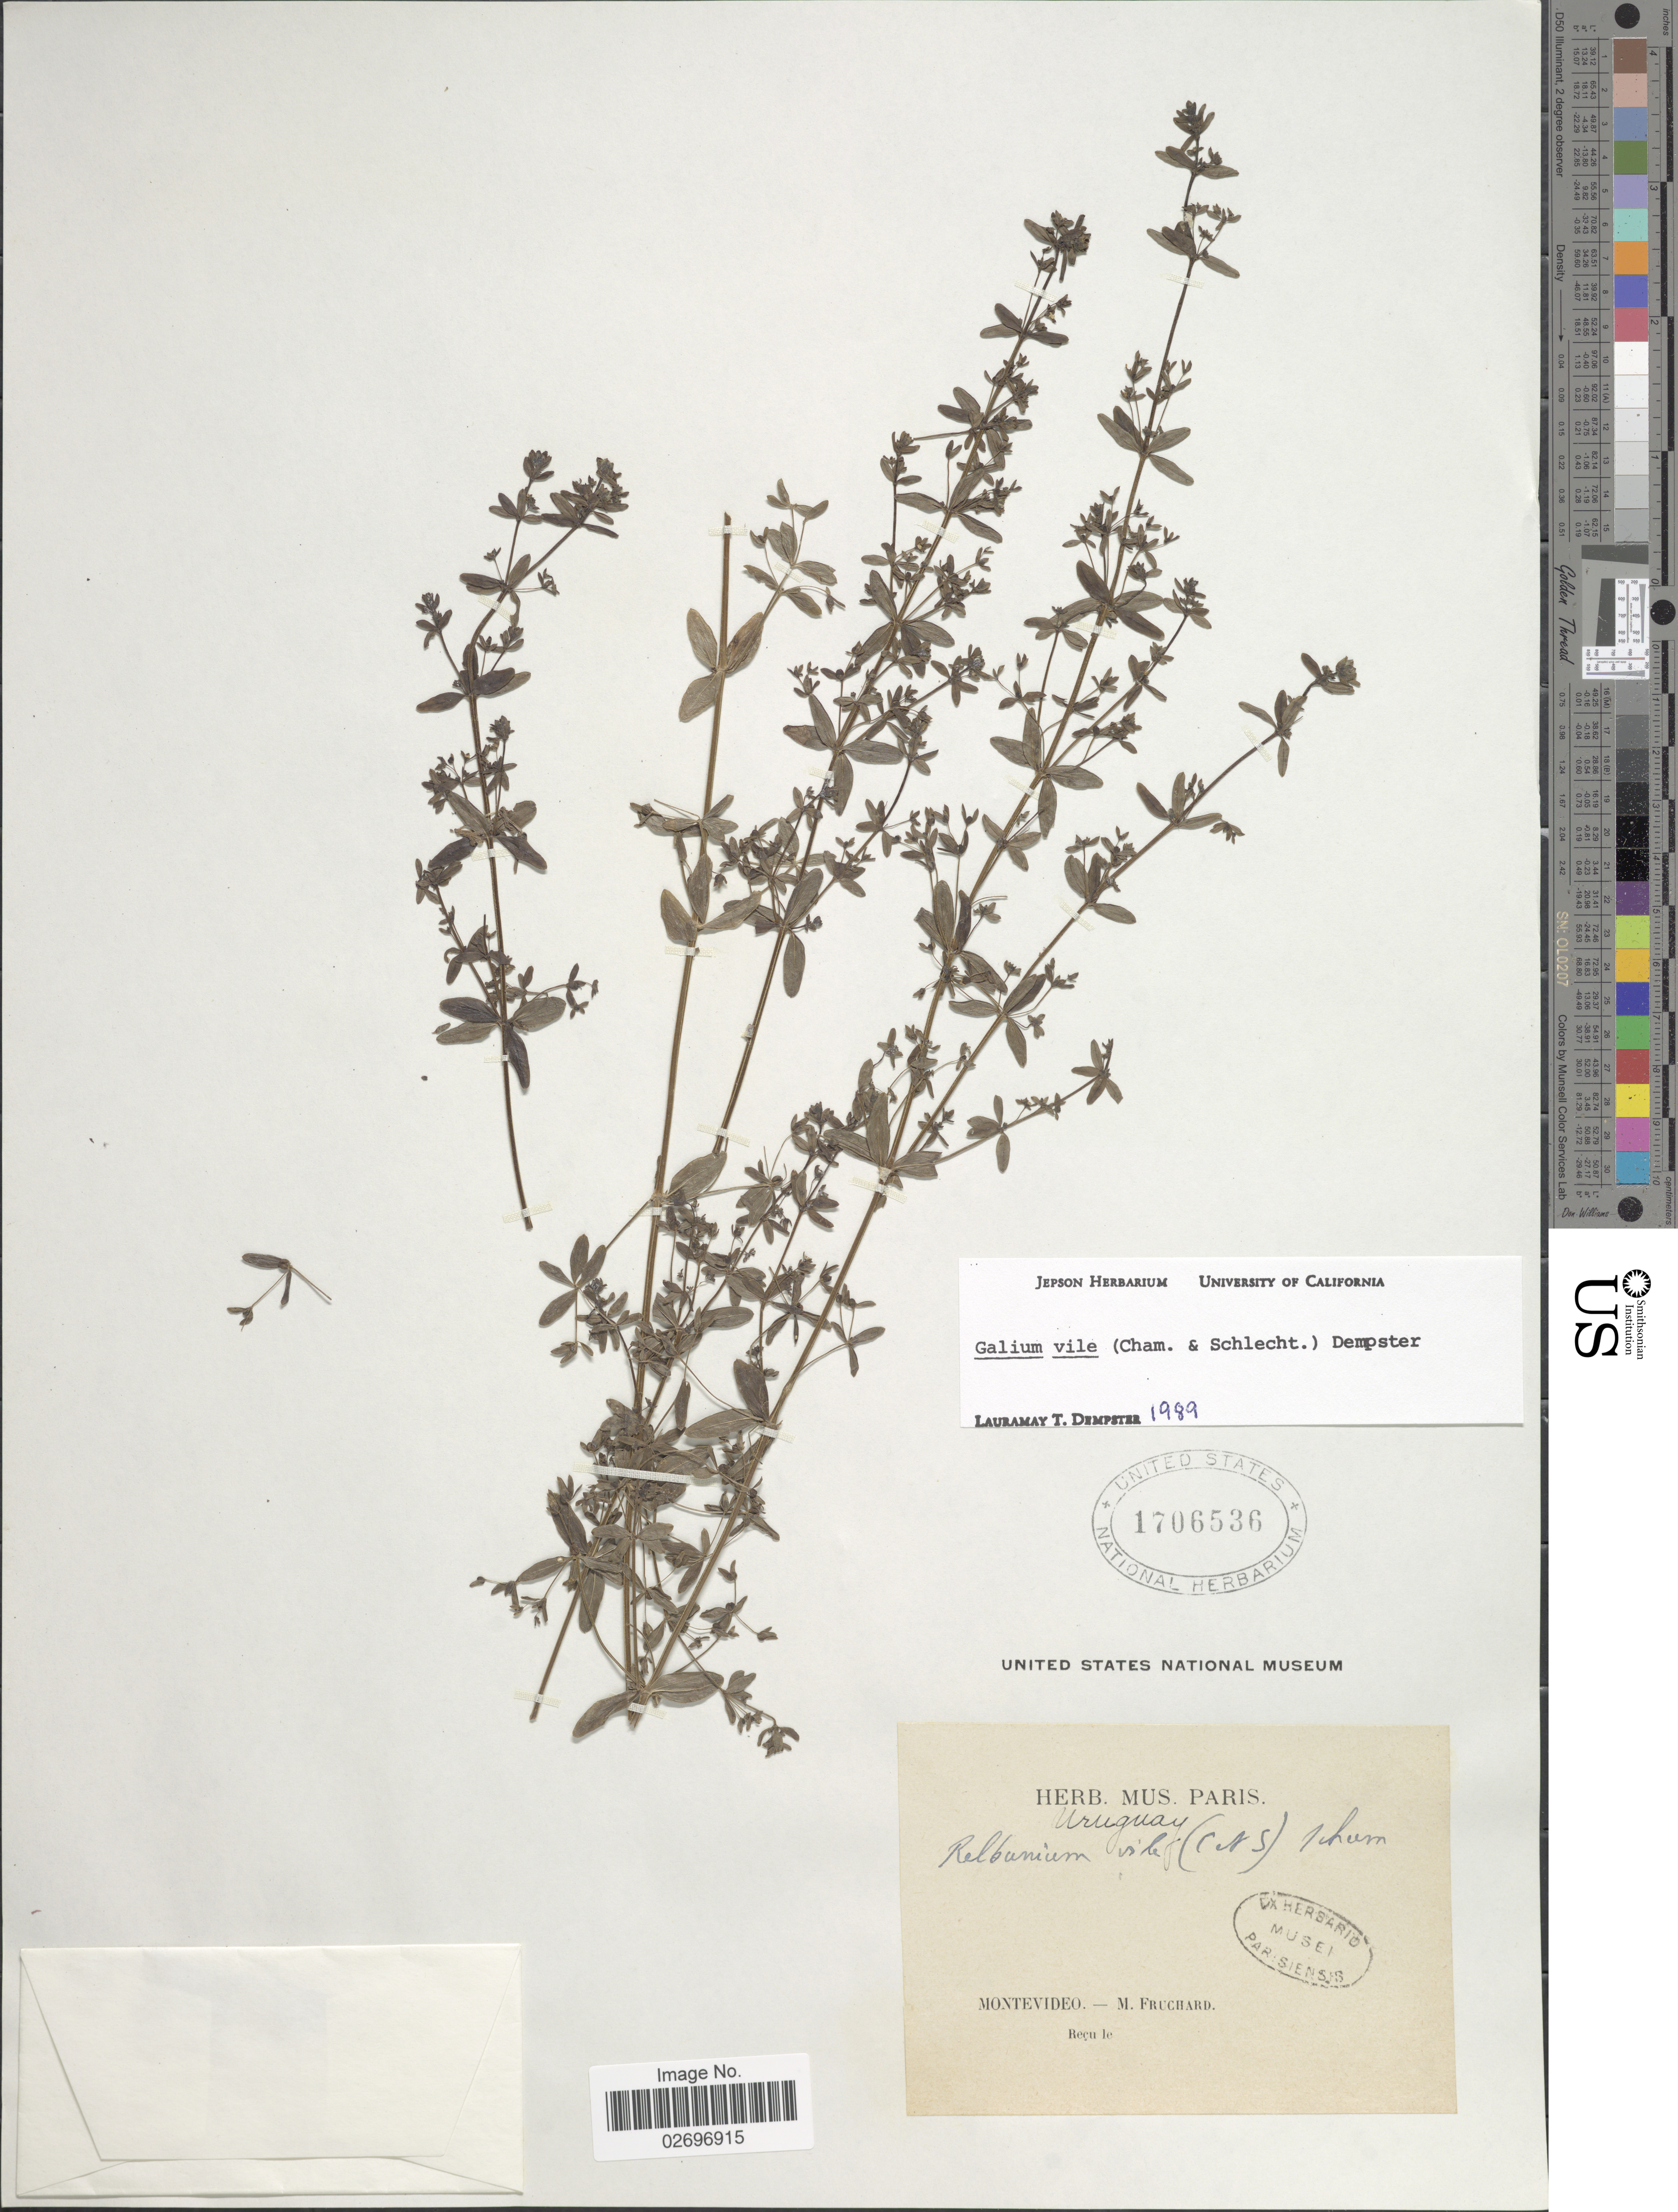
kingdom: Plantae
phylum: Tracheophyta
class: Magnoliopsida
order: Gentianales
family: Rubiaceae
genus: Galium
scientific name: Galium vile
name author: (Cham. & Schltdl.) Dempster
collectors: M. Fruchard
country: Uruguay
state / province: Montevideo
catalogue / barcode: US 1706536